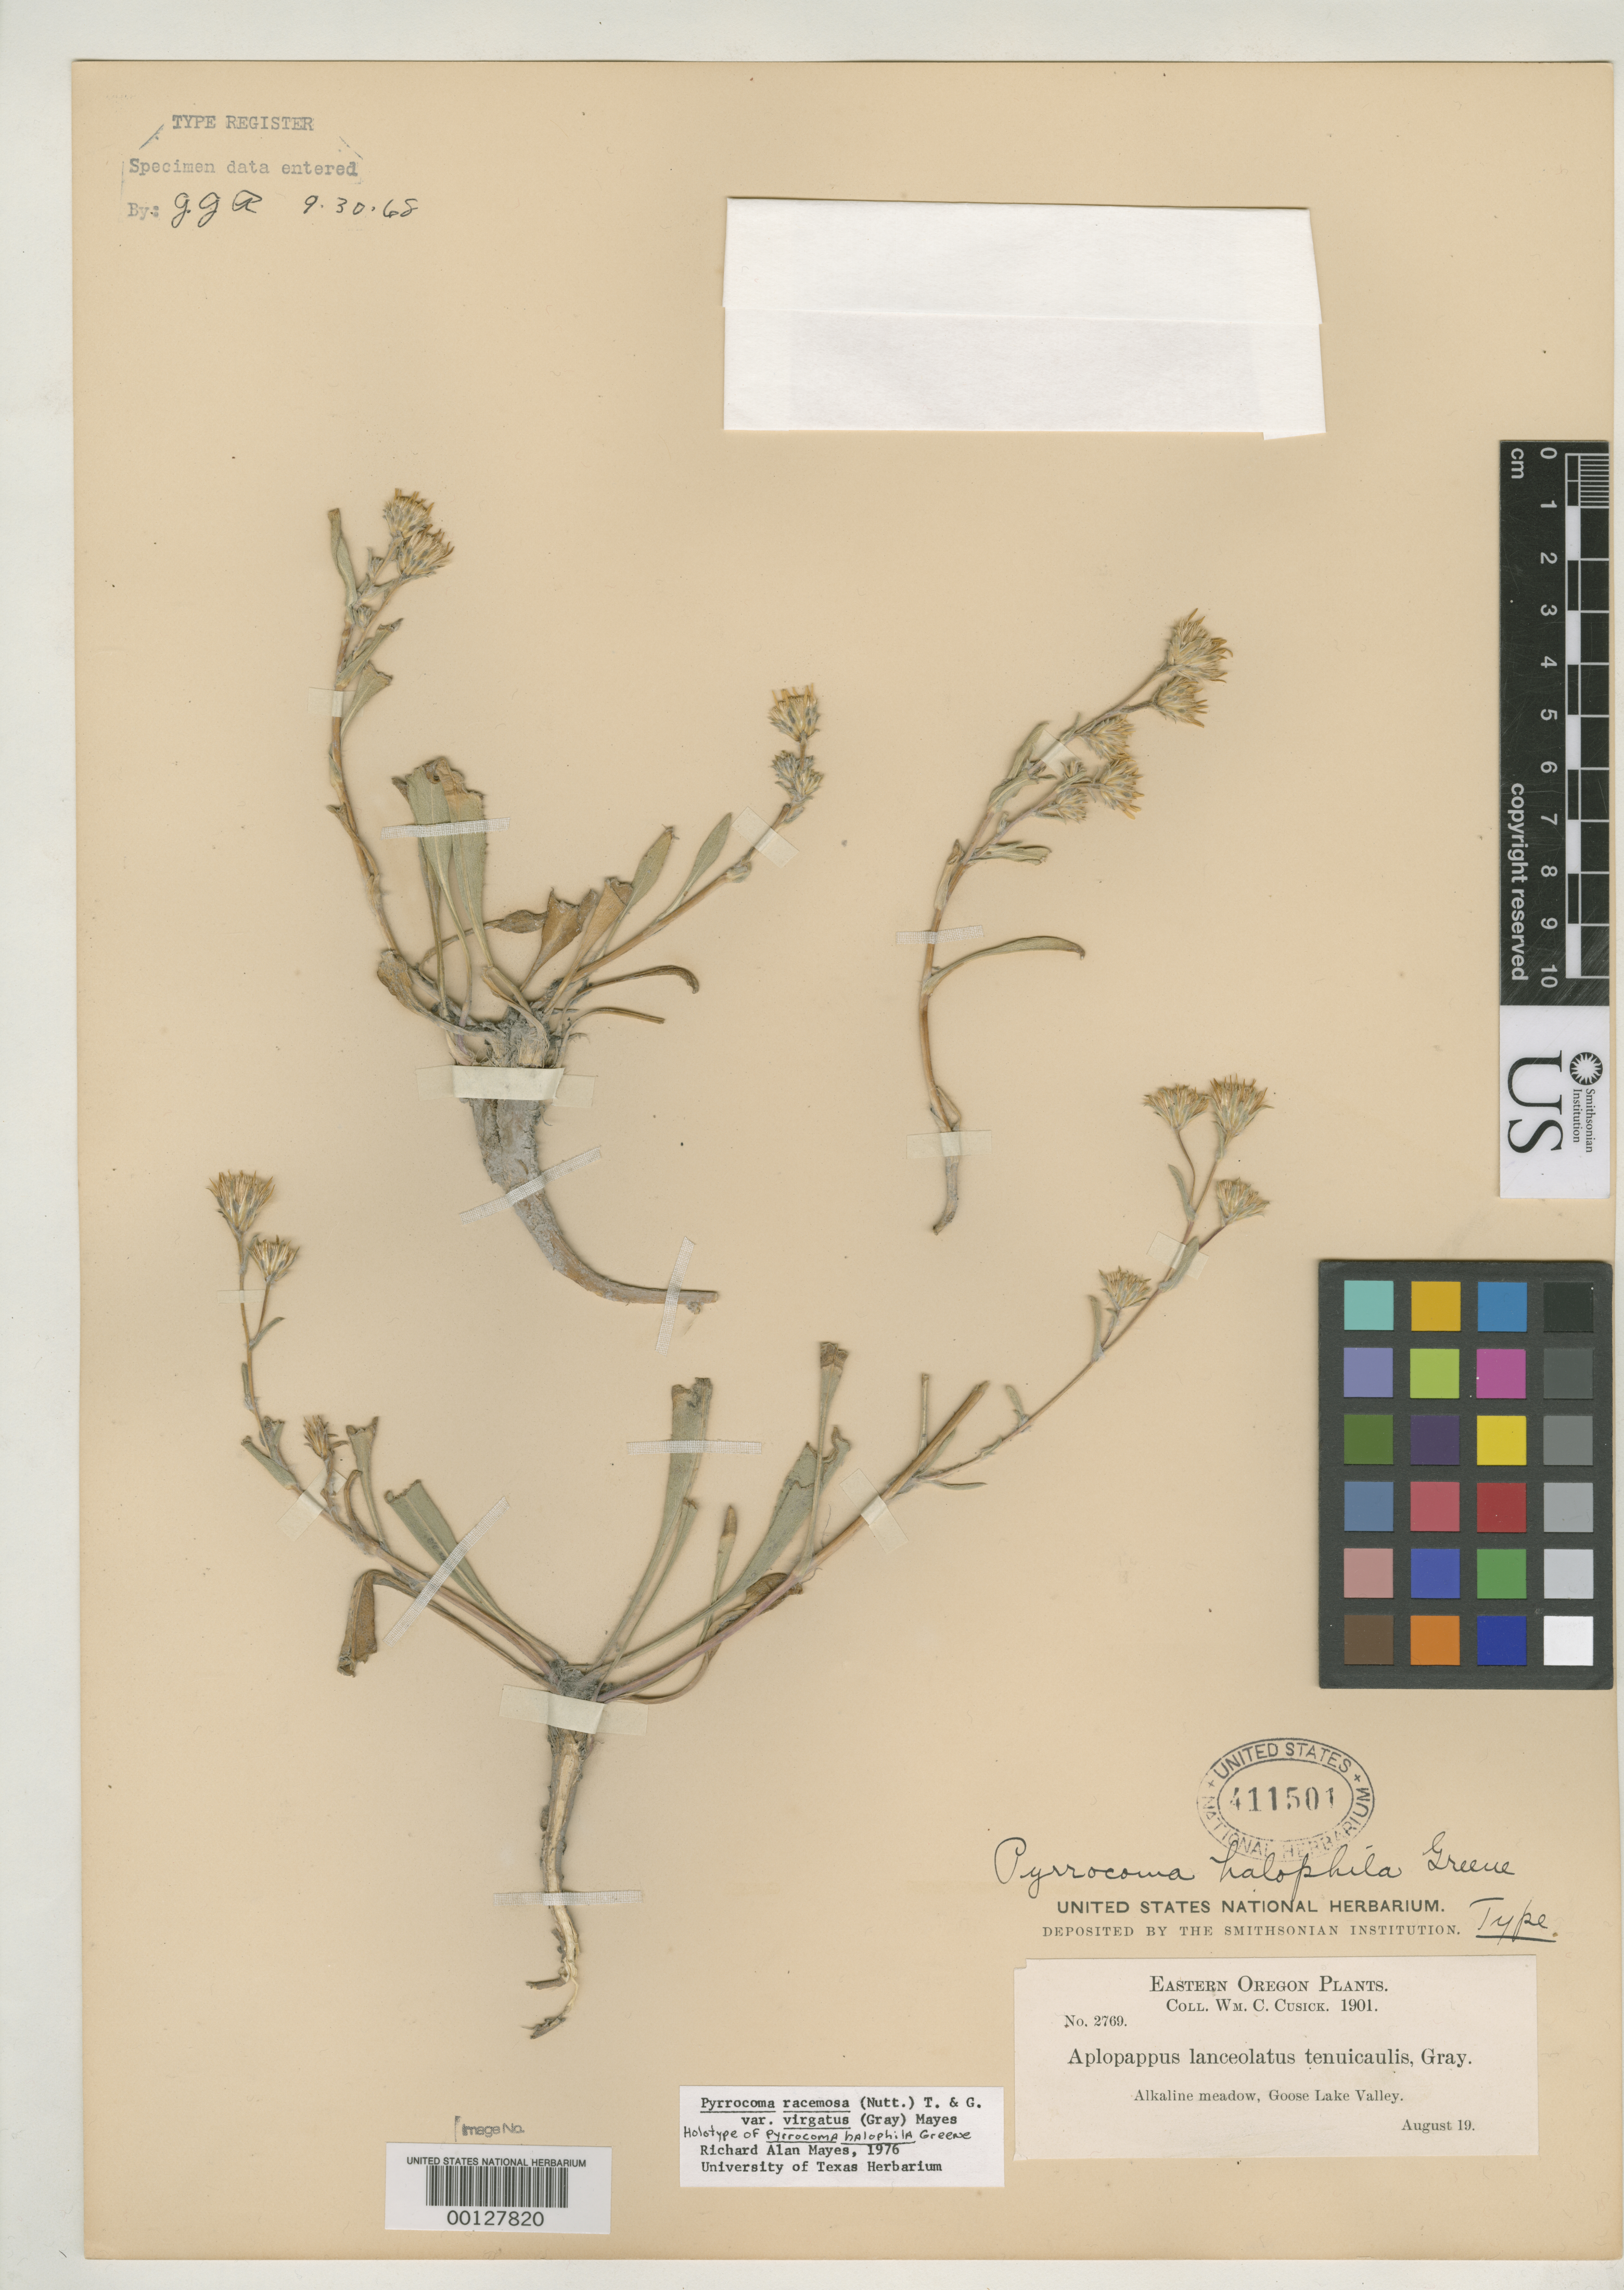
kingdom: Plantae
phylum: Tracheophyta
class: Magnoliopsida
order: Asterales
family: Asteraceae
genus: Pyrrocoma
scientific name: Pyrrocoma halophila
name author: Greene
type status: Holotype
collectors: W. C. Cusick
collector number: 2769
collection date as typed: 19 Aug 1901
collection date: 1901-08-19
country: United States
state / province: Oregon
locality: Goose Lake Valley.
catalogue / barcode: US 411501